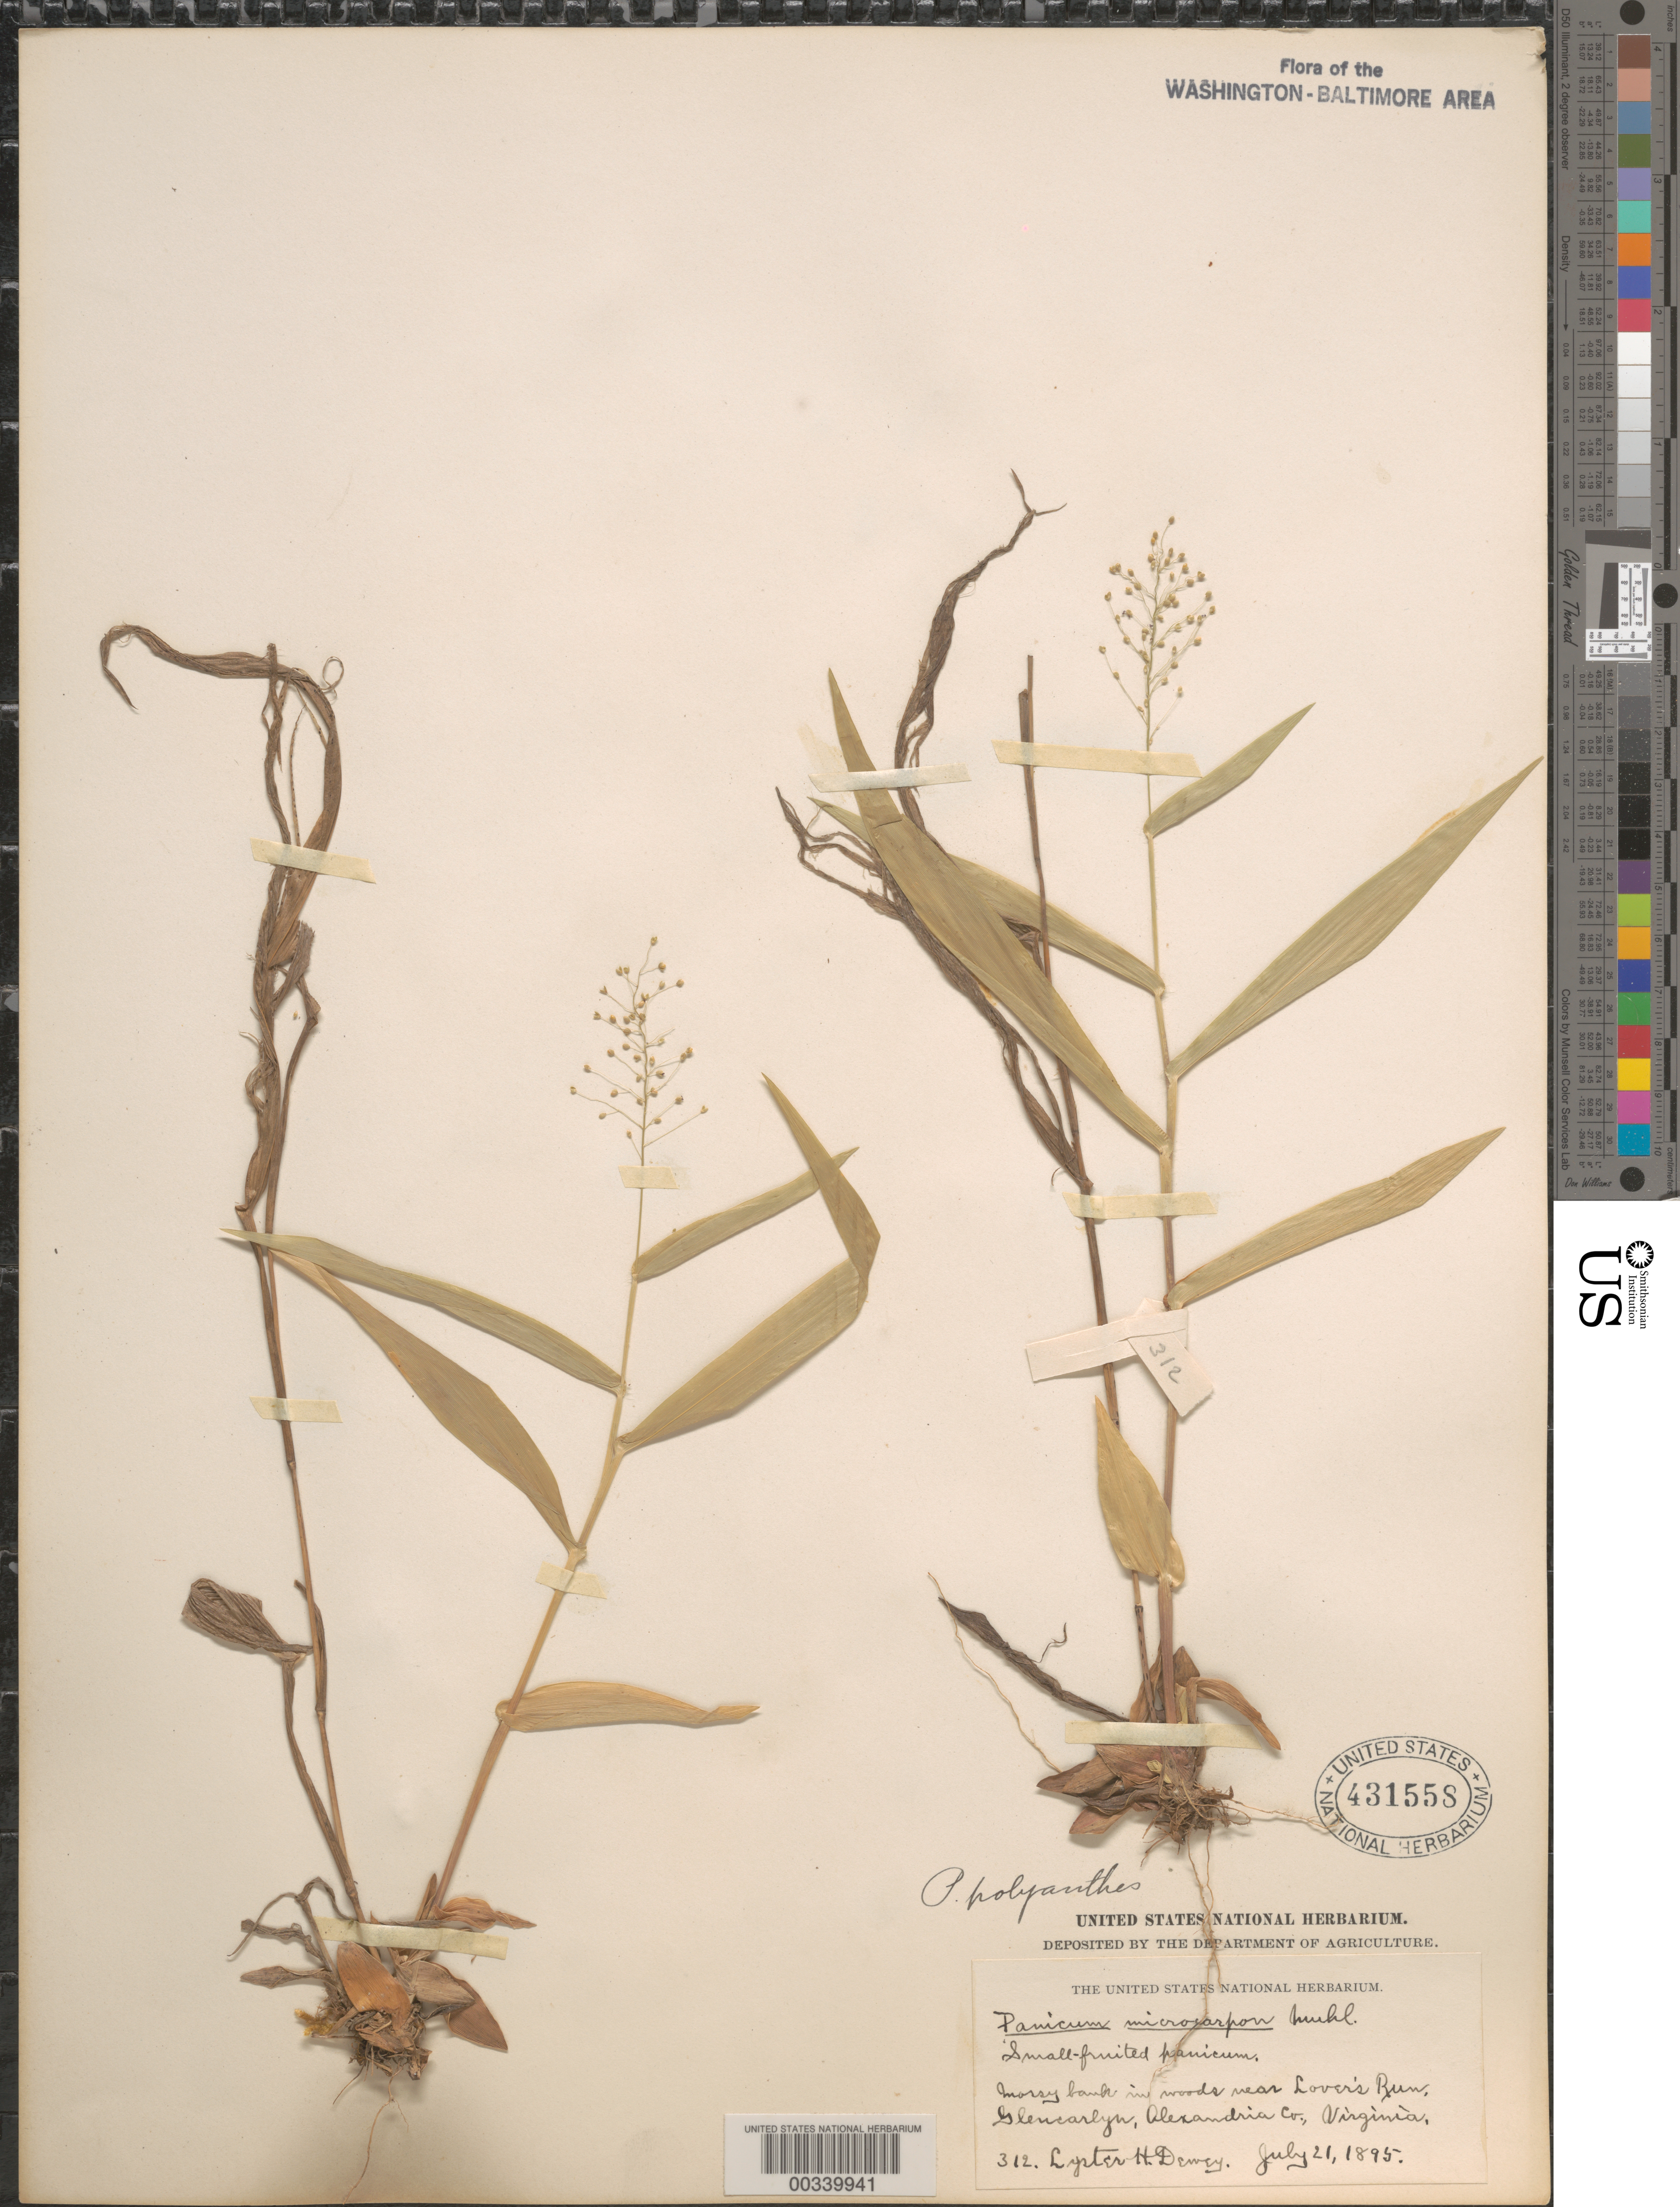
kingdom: Plantae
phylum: Tracheophyta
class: Liliopsida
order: Poales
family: Poaceae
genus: Dichanthelium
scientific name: Dichanthelium sphaerocarpon var. isophyllum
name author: (Scribn.) Gould & C.A. Clark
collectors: L. H. Dewey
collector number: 312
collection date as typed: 21 Jul 1895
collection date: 1895-07-21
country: United States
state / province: Virginia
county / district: Arlington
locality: Near Lovers Run, Glencarlyn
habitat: Marshy bank in woods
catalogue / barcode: US 431558